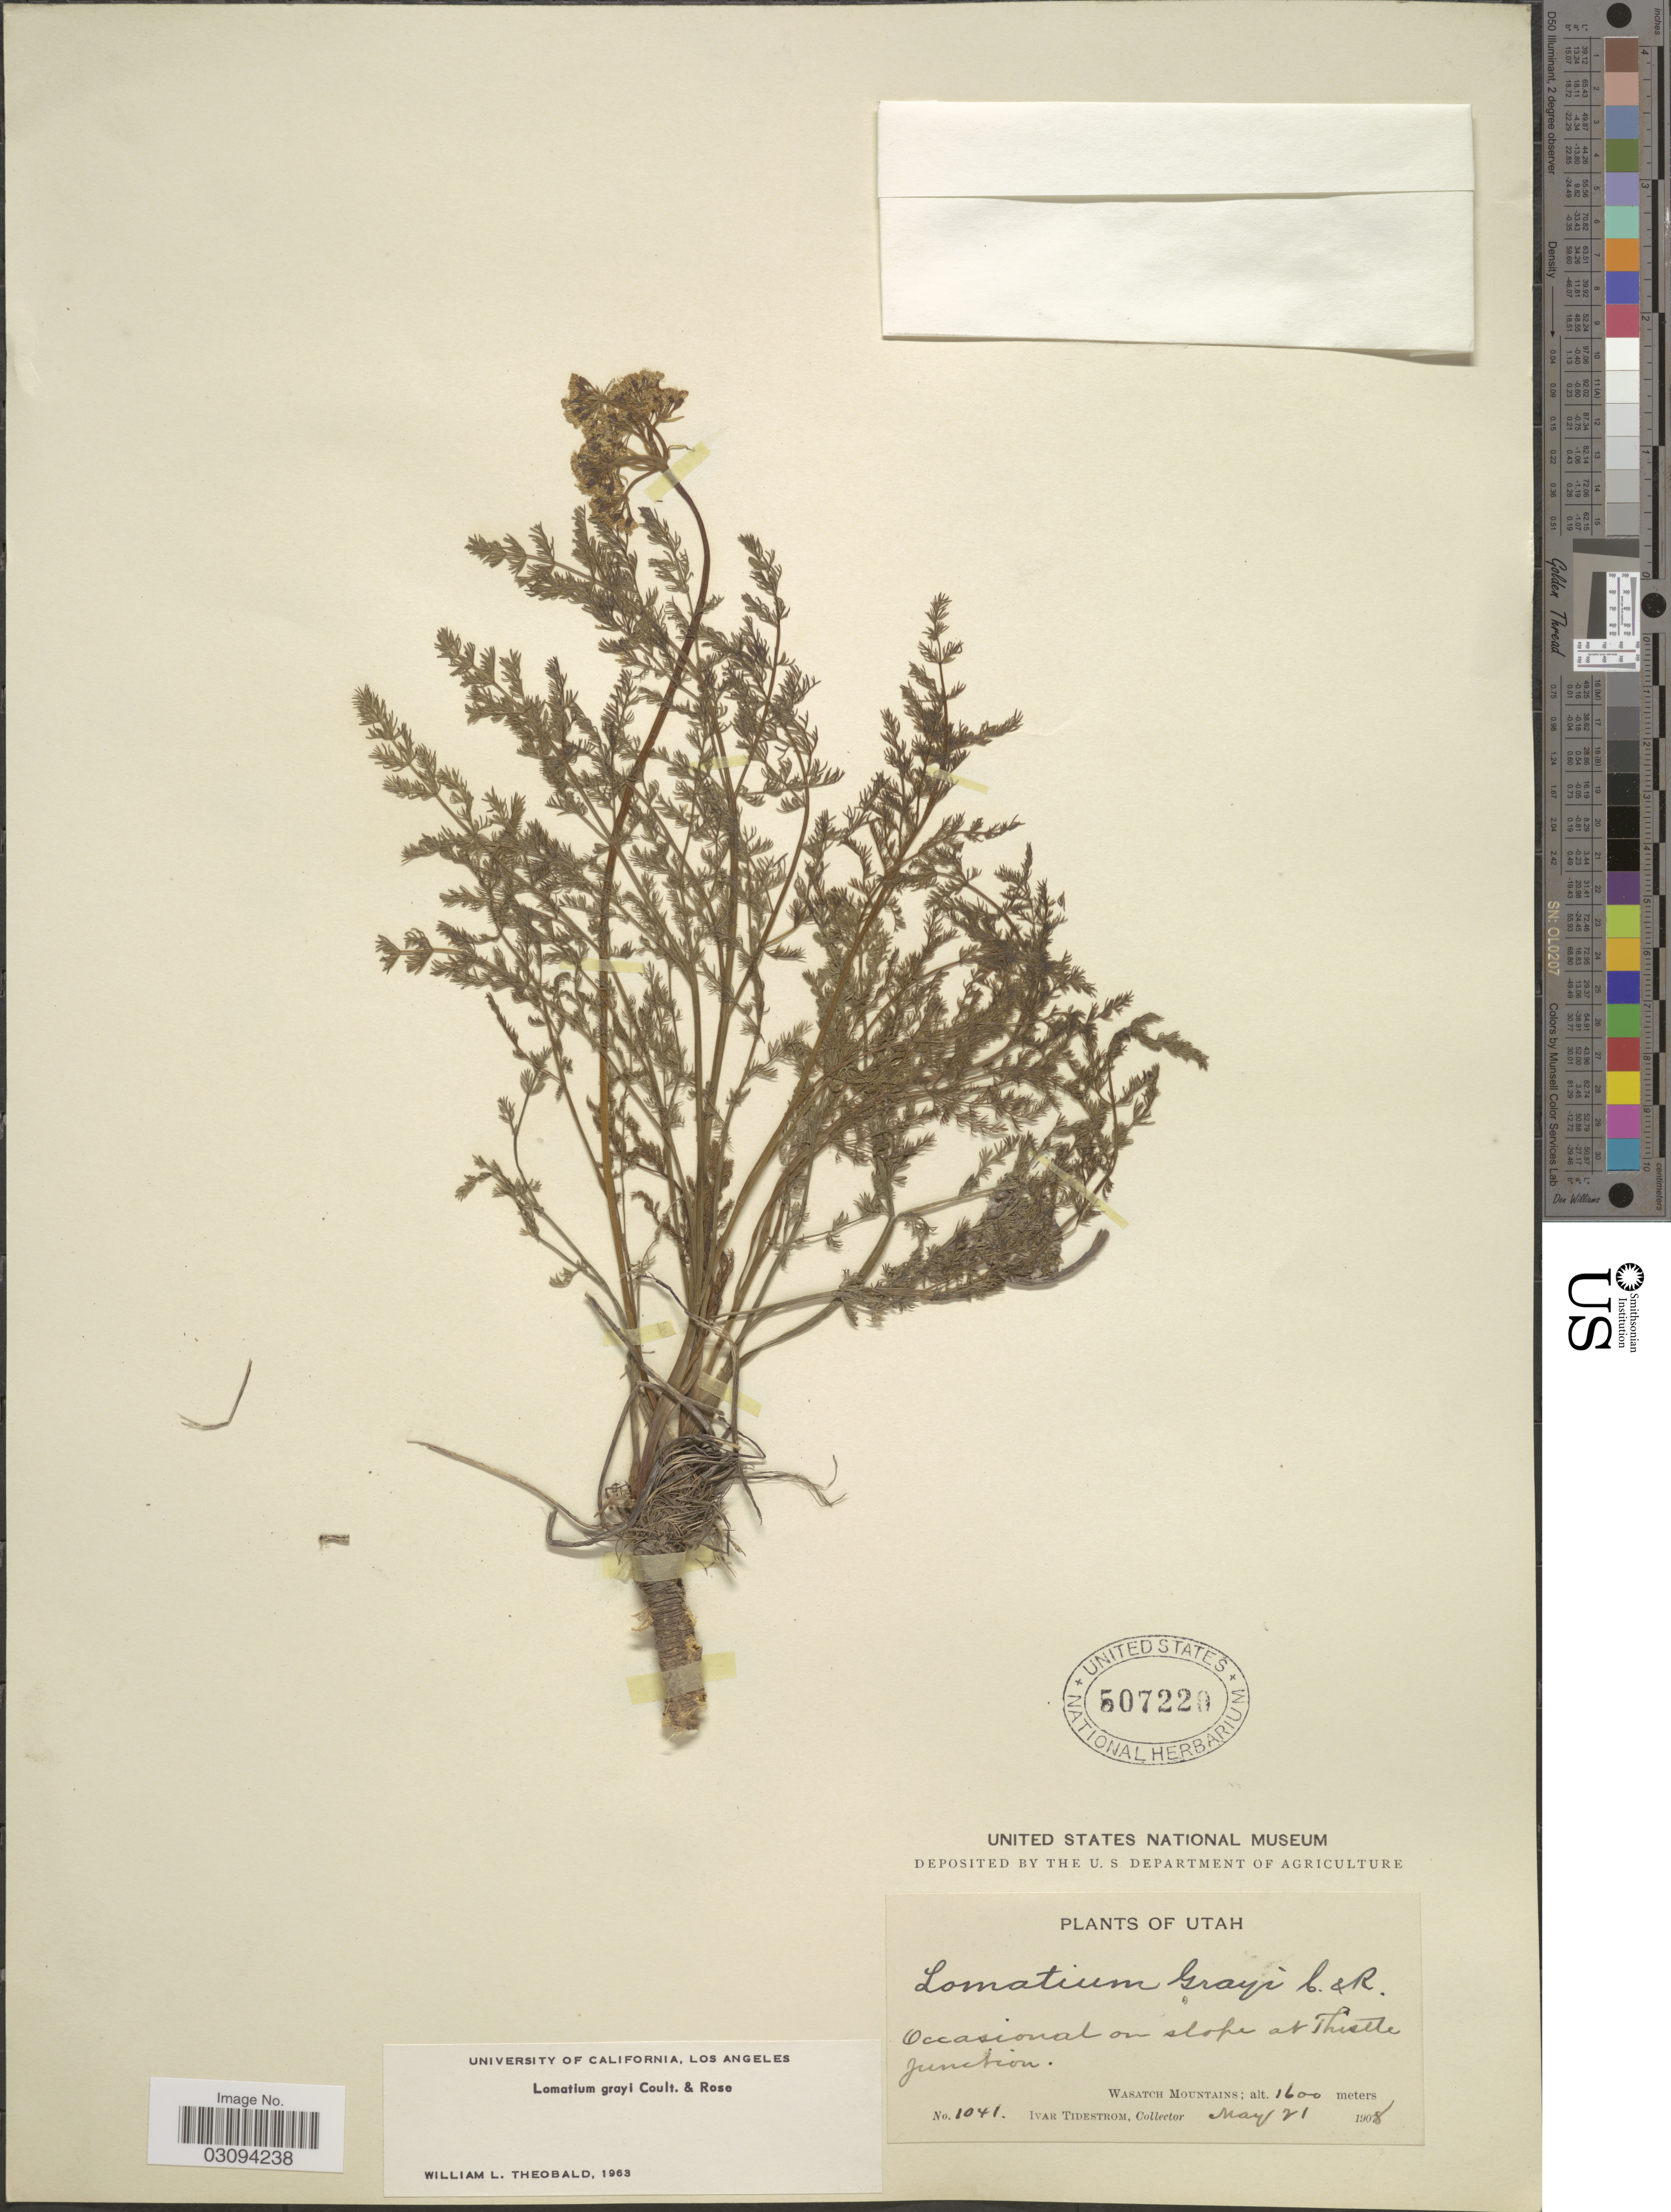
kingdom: Plantae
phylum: Tracheophyta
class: Magnoliopsida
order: Apiales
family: Apiaceae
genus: Lomatium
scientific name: Lomatium grayi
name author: (J.M. Coult. & Rose) J.M. Coult. & Rose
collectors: I. F. Tidestrom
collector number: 1041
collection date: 1908-05-21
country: United States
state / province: Utah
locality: On slope at Thistle Junction. Wasatch Mountains.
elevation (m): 1600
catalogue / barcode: US 507220